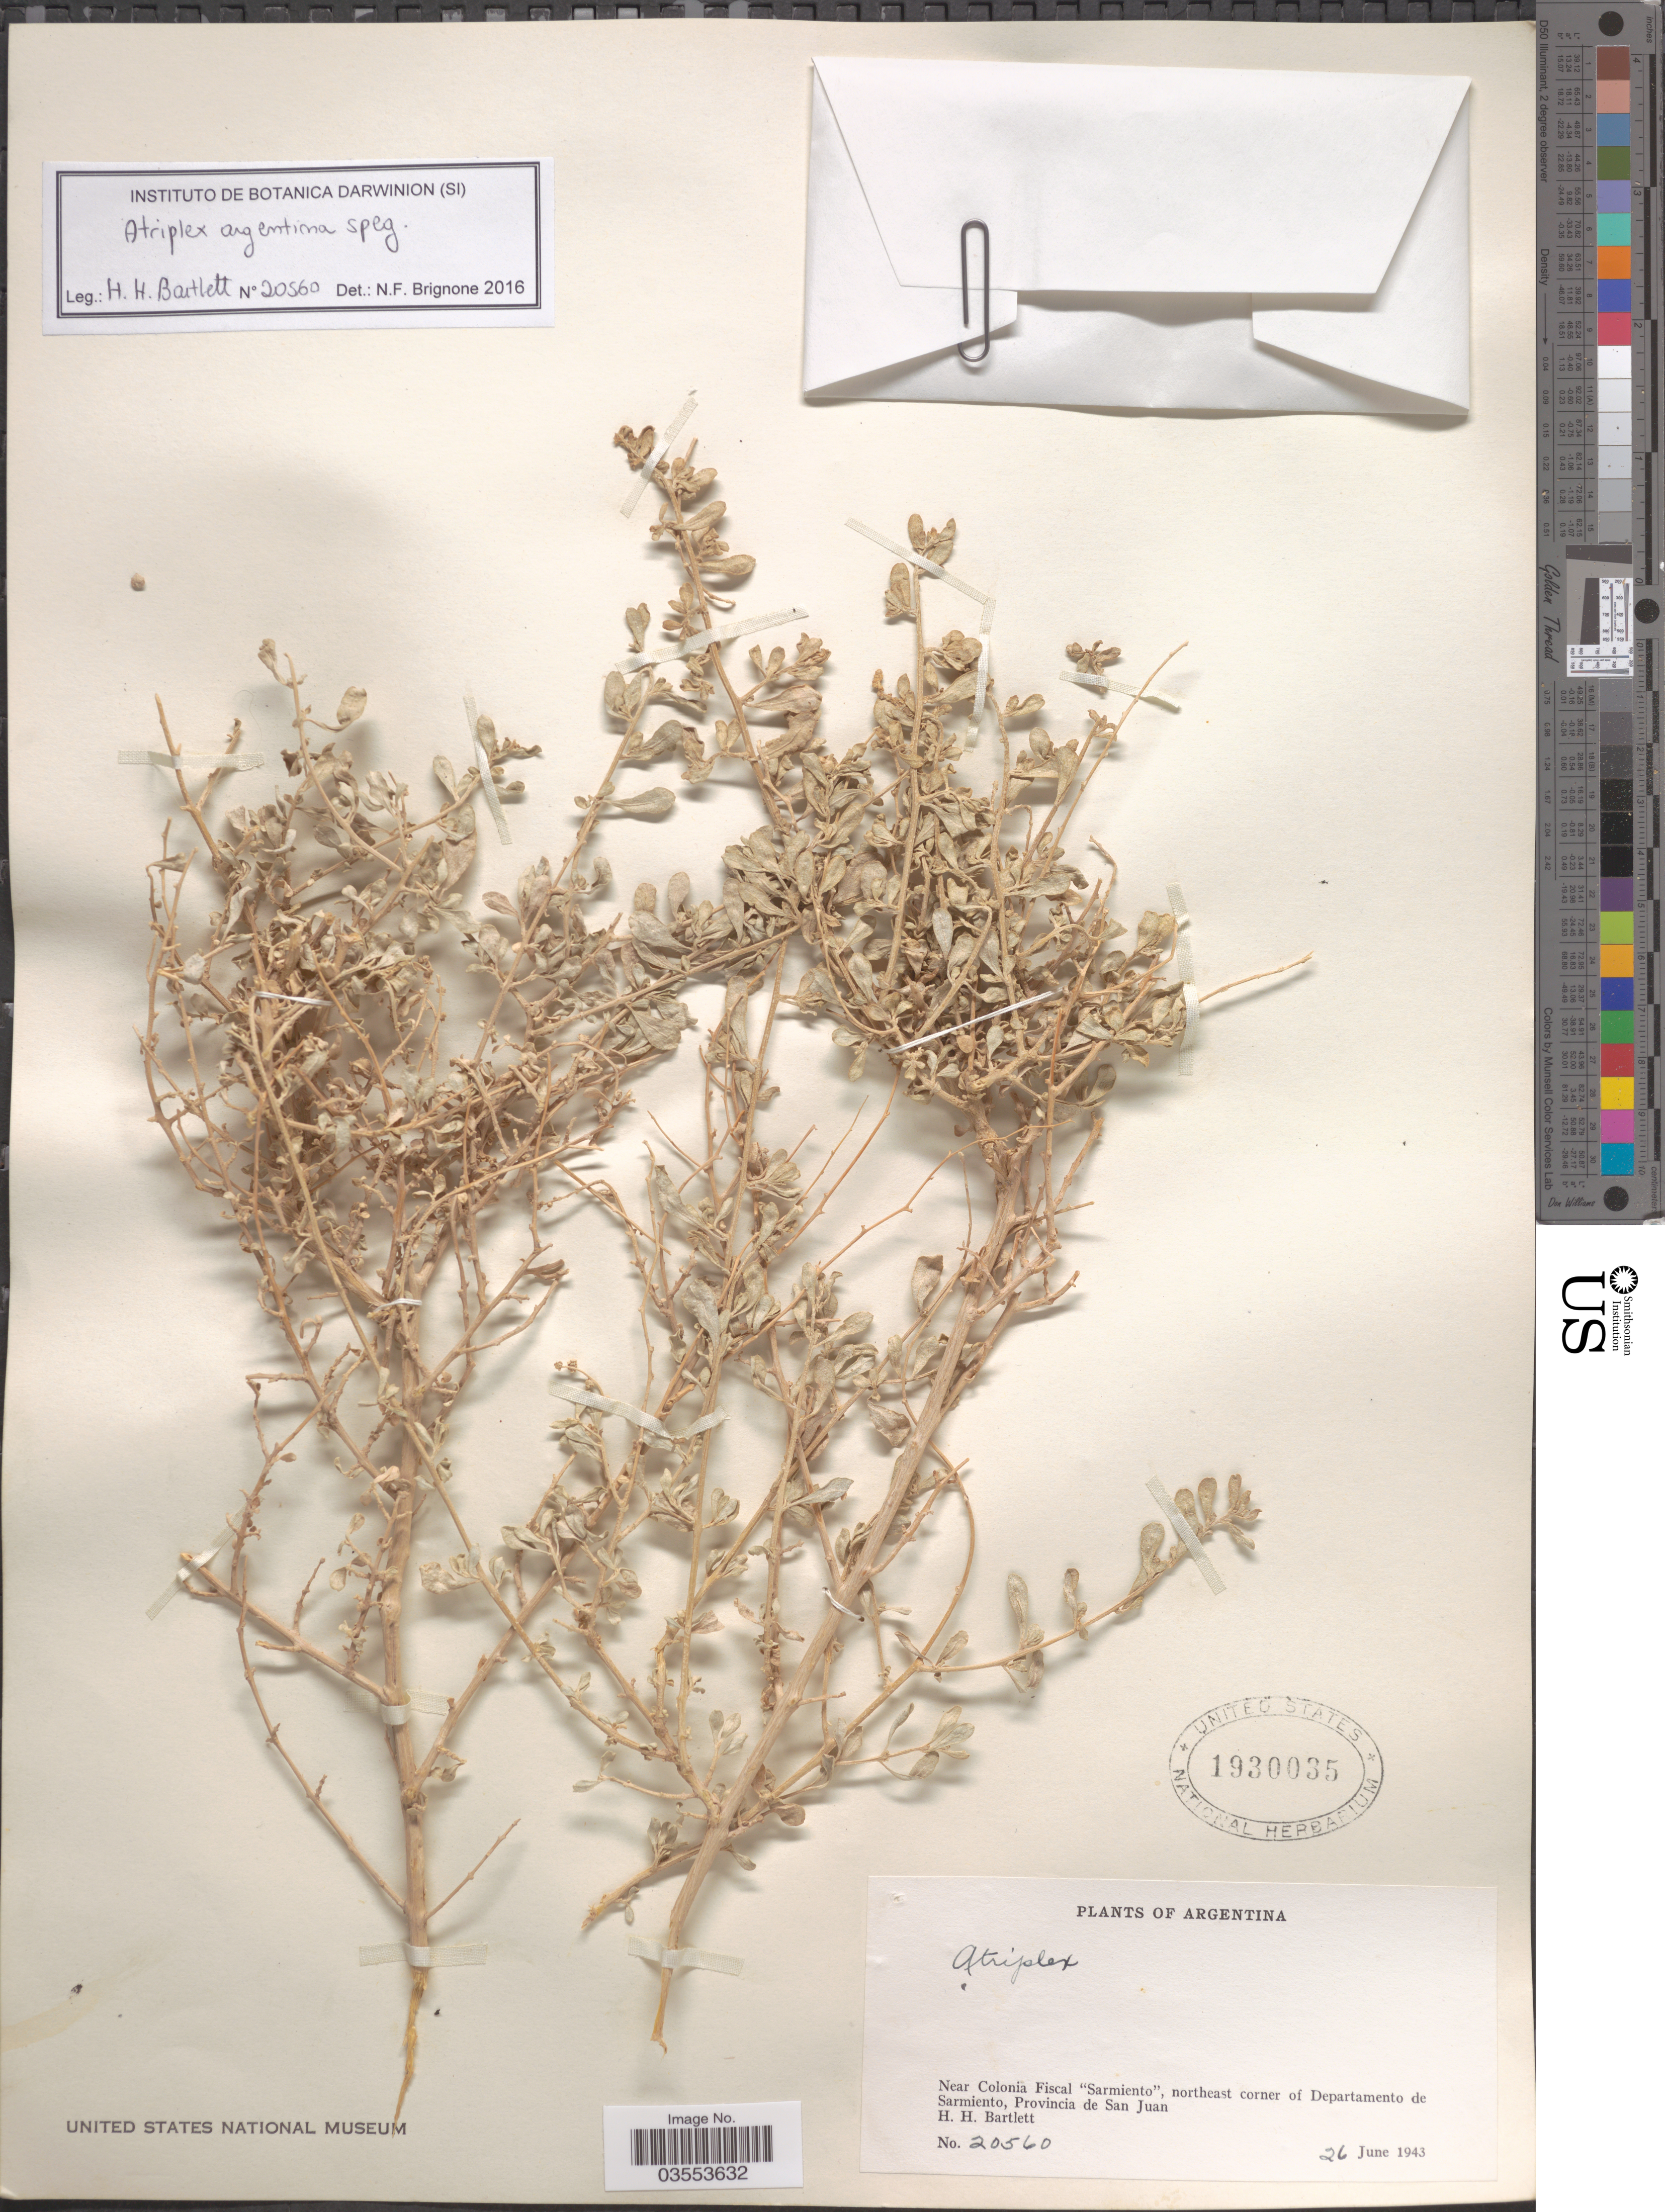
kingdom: Plantae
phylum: Tracheophyta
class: Magnoliopsida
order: Caryophyllales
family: Amaranthaceae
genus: Atriplex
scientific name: Atriplex sp.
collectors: H. H. Bartlett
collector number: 20560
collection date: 1943-06-26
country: Argentina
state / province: San Juan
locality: Near Colonia Fiscal "Sarmiento", northeast corner of Departamento de Sarmiento.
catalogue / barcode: US 1930035